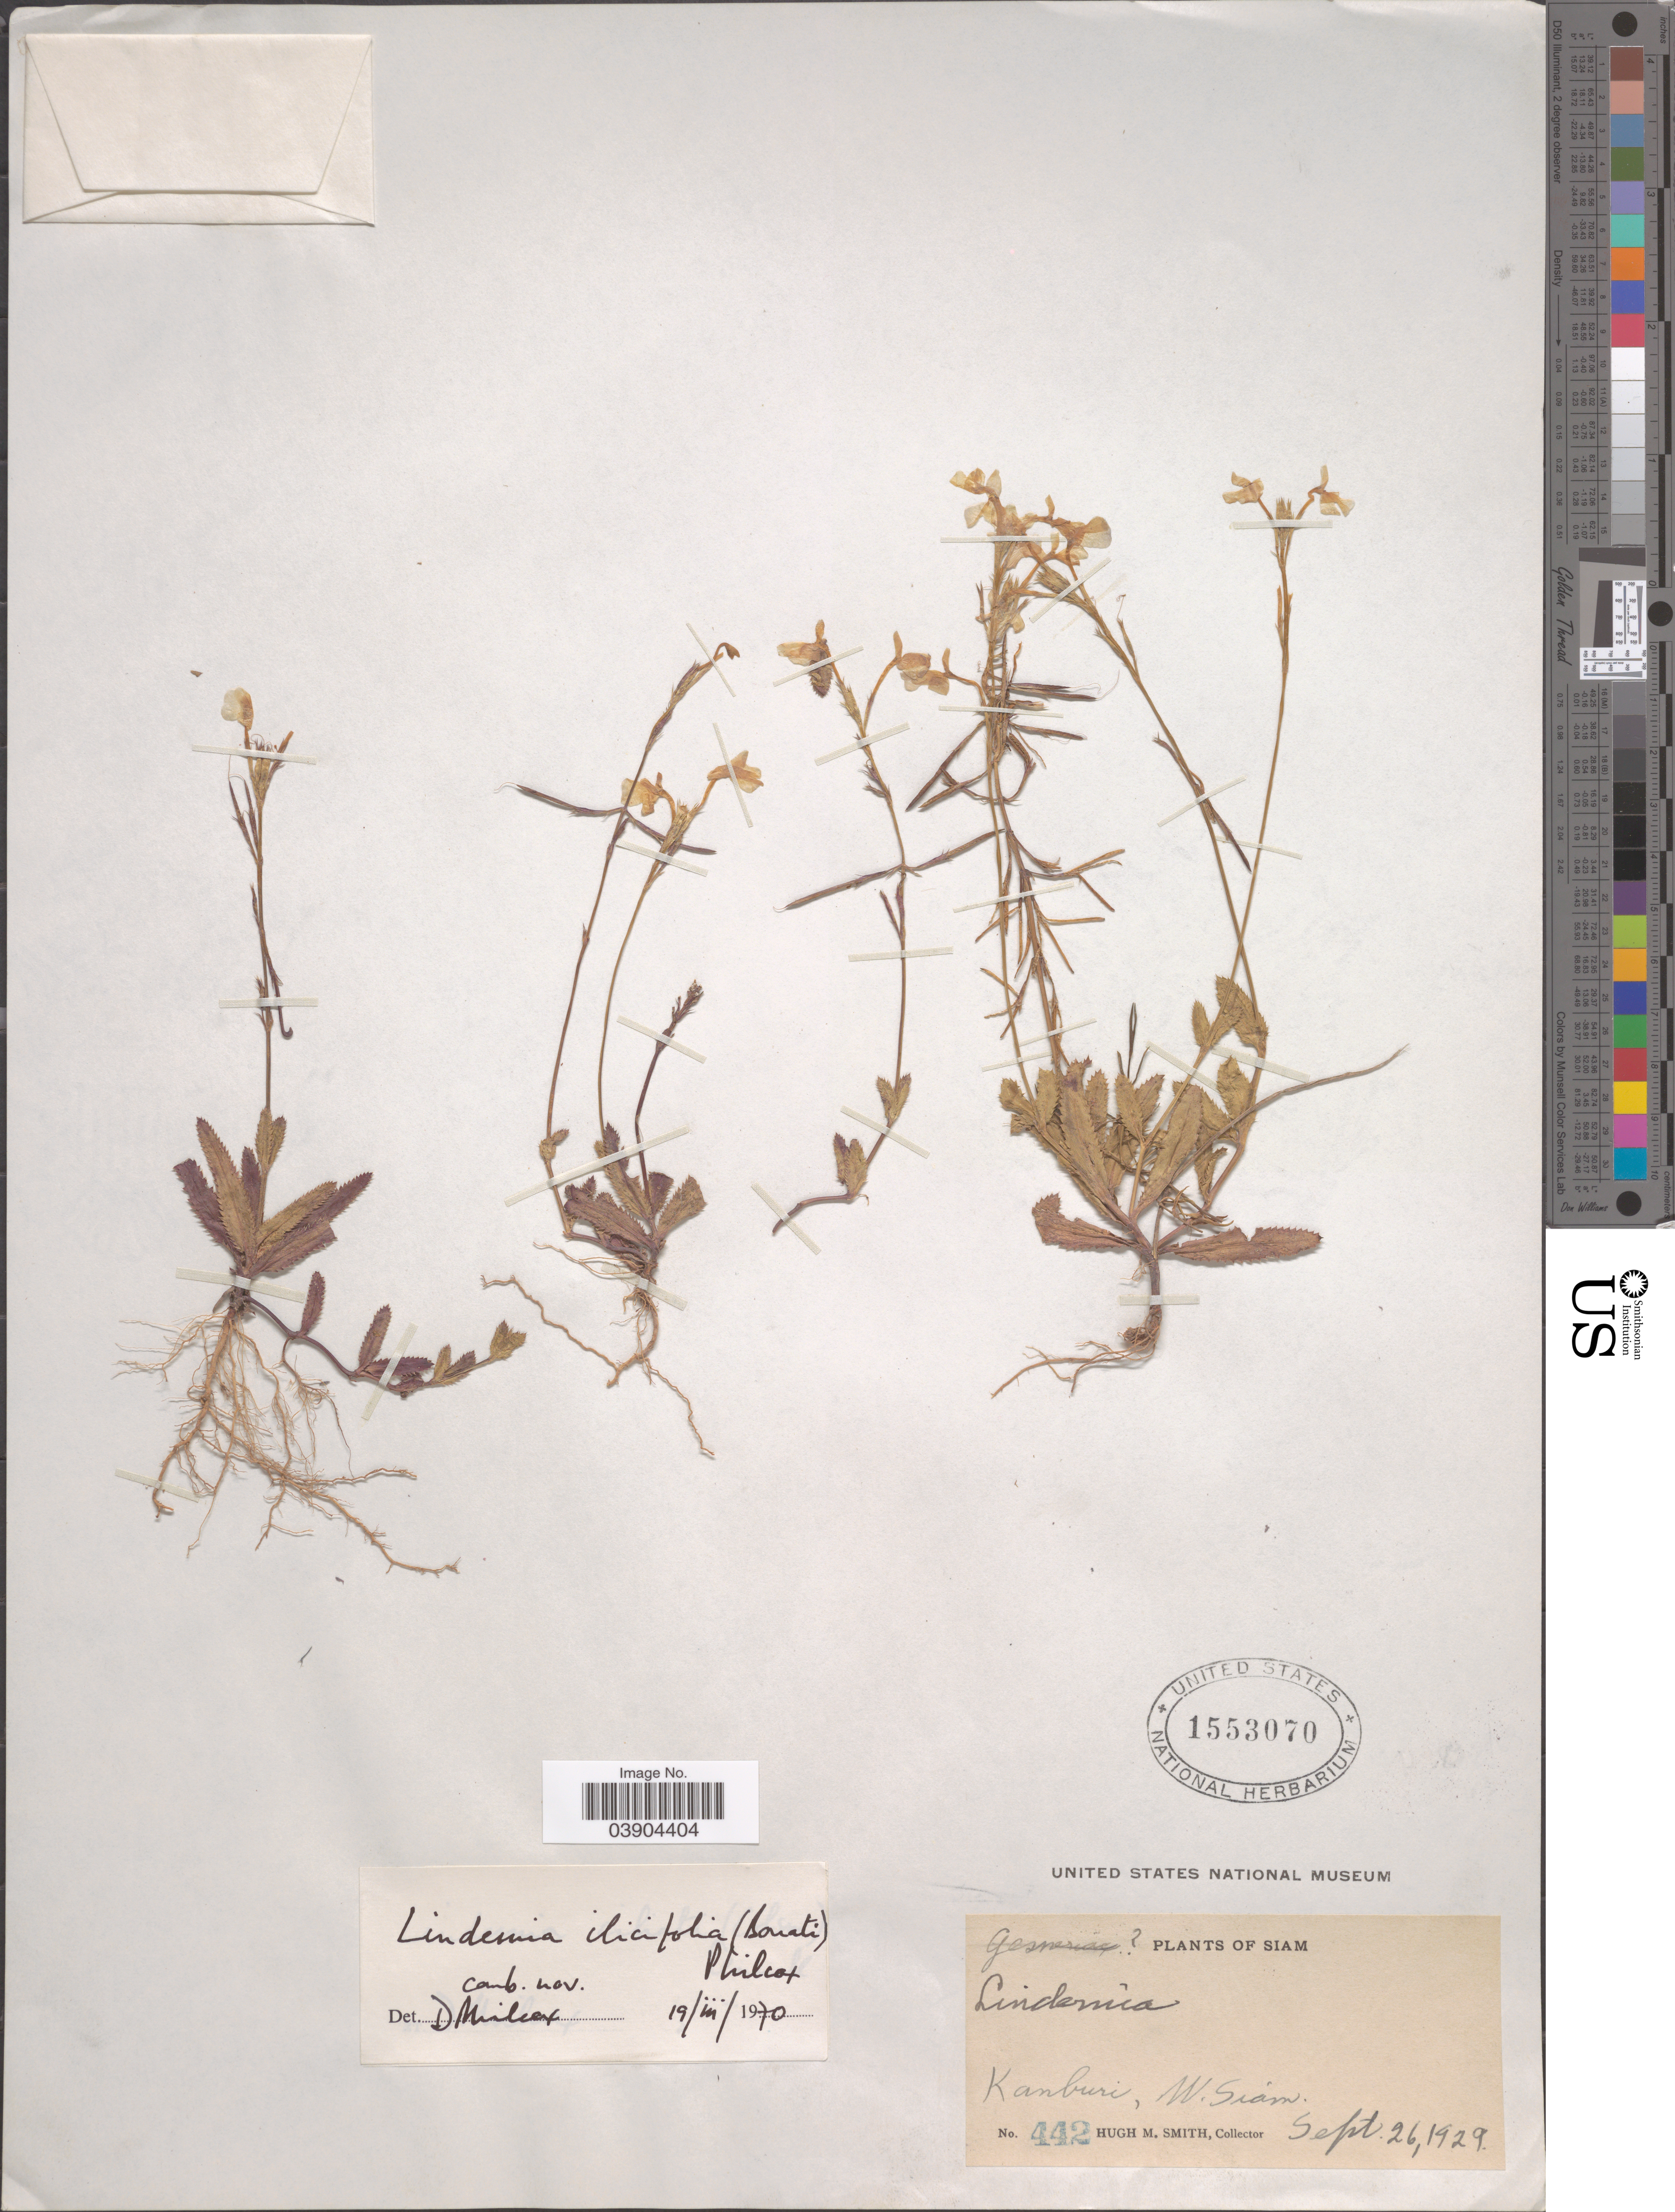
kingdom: Plantae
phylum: Tracheophyta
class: Magnoliopsida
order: Lamiales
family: Linderniaceae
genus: Lindernia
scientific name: Lindernia ilicifolia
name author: (Bonati) Philcox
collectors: H. M. Smith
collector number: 442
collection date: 1929-09-26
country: Thailand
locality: Siam. Kanburi, W. Siam.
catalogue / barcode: US 1553070